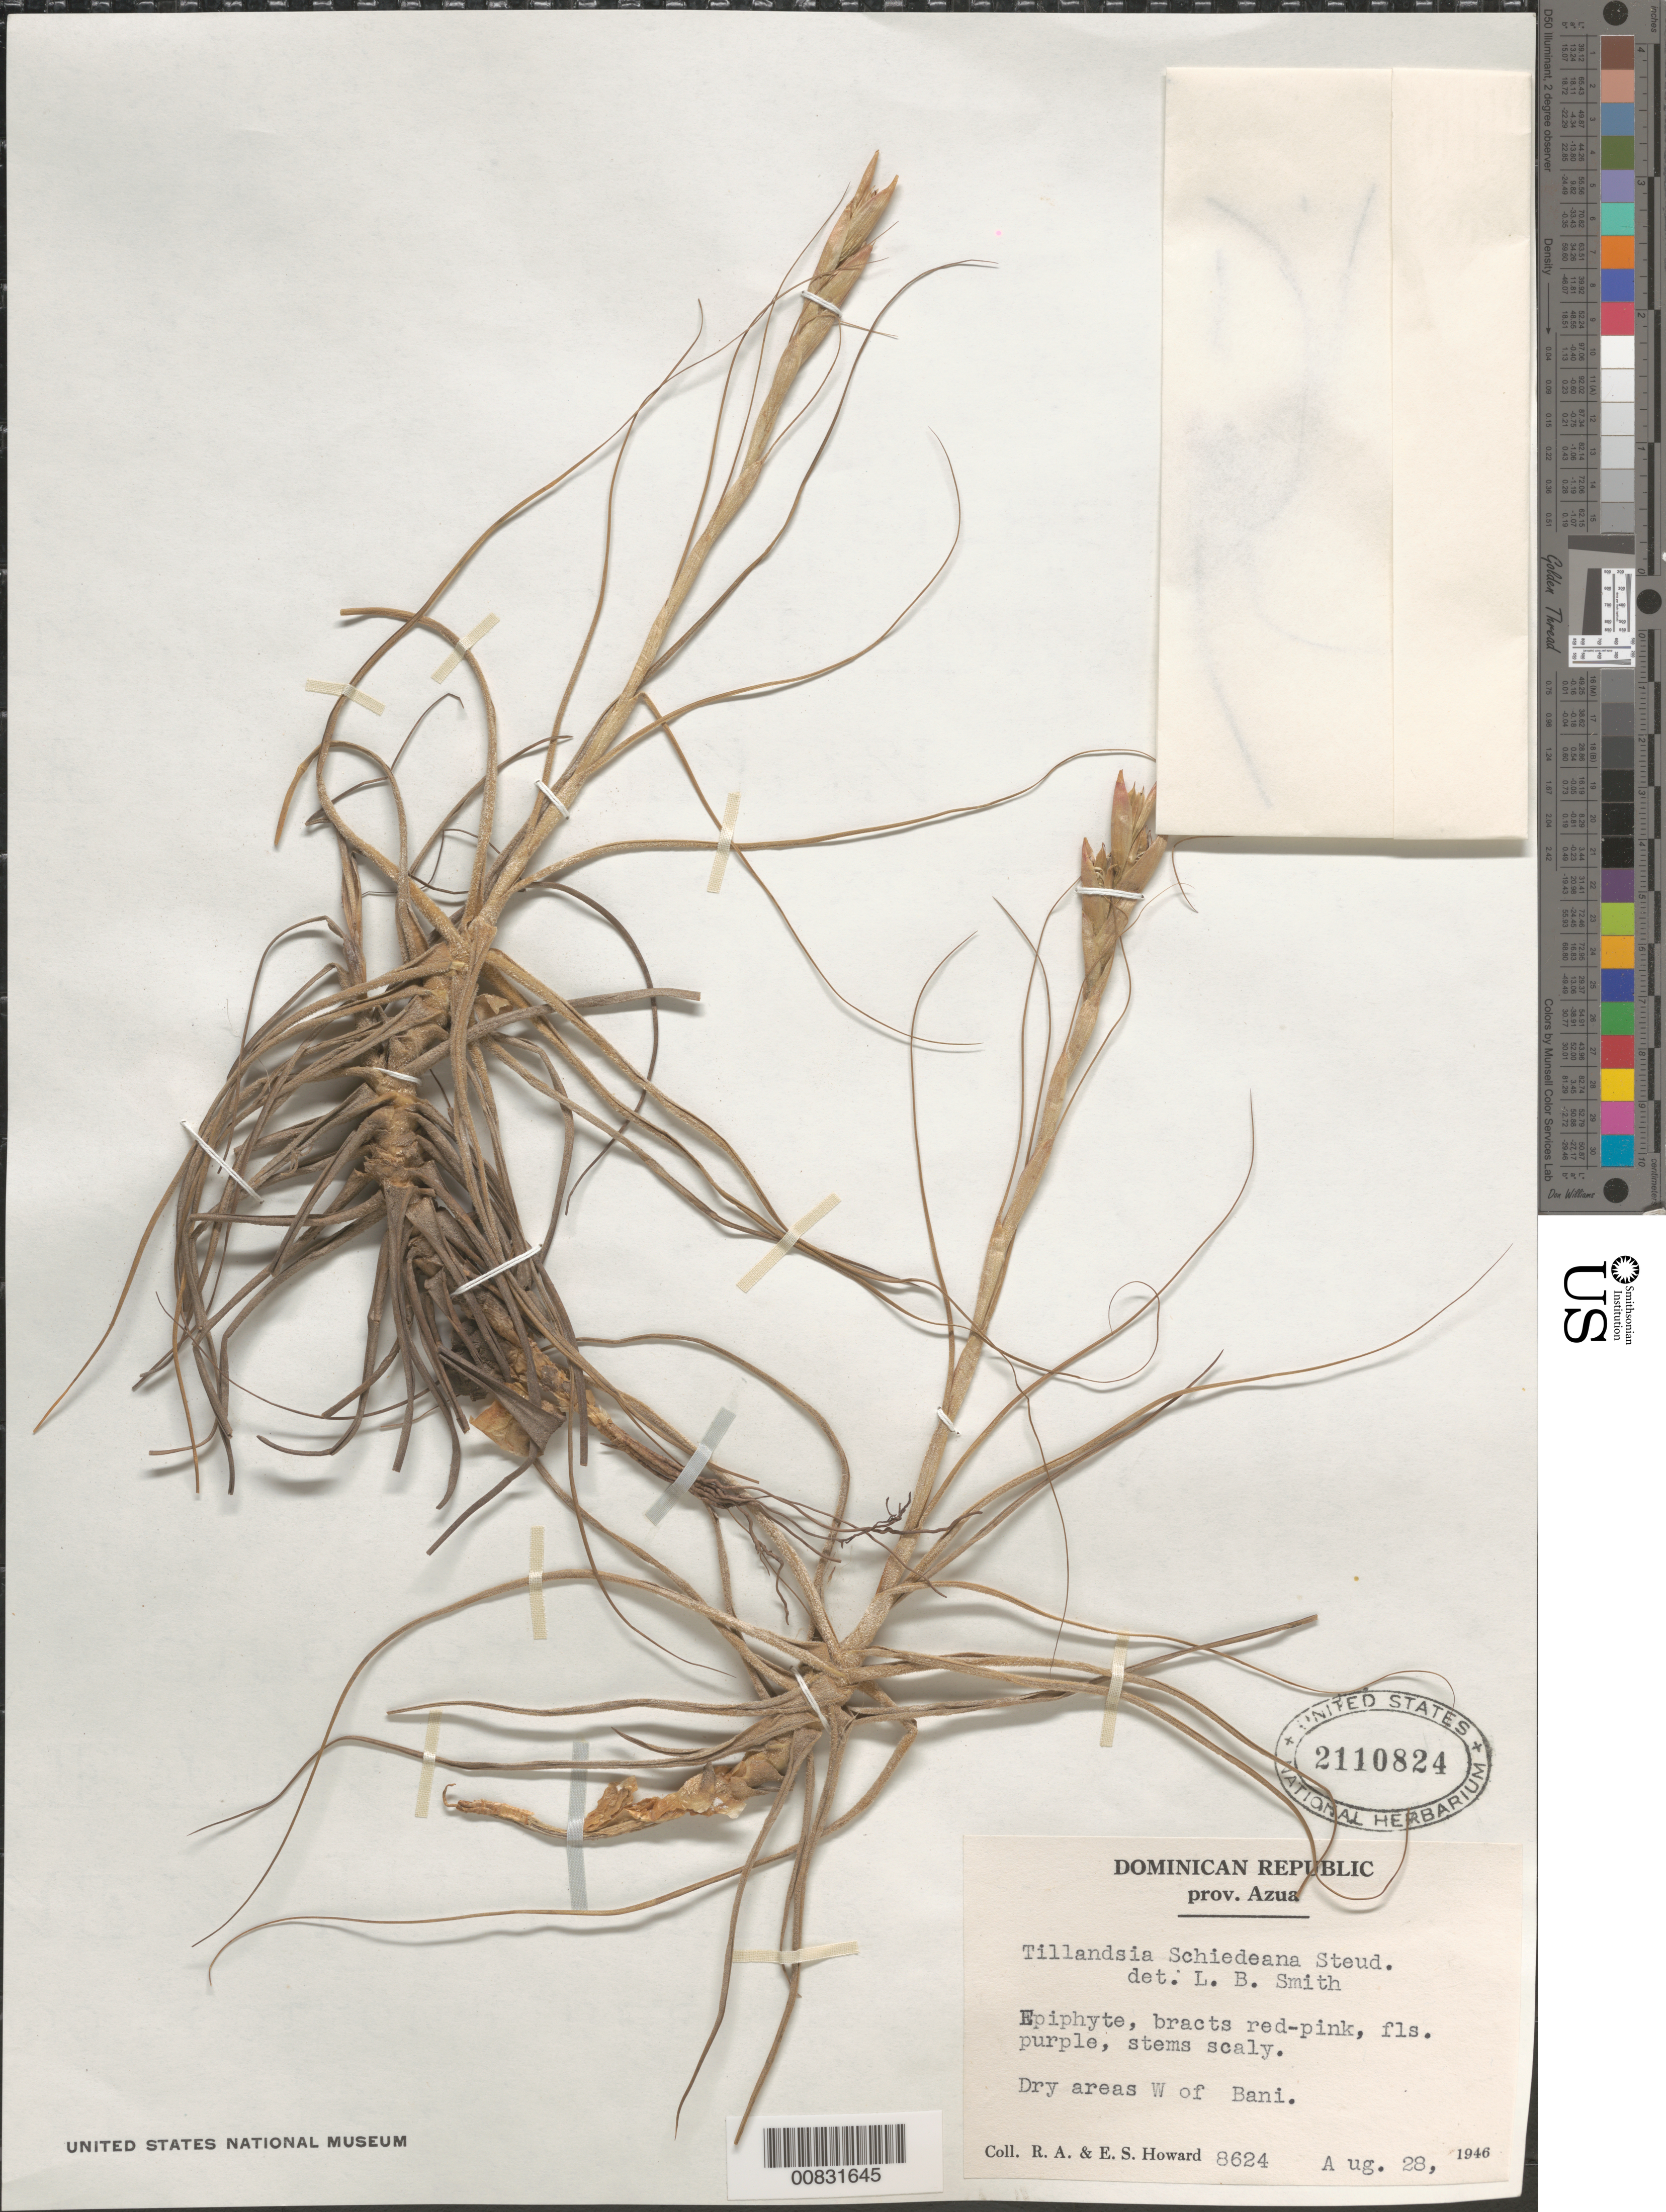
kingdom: Plantae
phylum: Tracheophyta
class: Liliopsida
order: Poales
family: Bromeliaceae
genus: Tillandsia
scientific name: Tillandsia schiedeana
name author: Steud.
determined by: Smith, Lyman B., (US), NMNH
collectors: R. A. Howard & E. S. Howard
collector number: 8624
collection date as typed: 28 Aug 1946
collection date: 1946-08-28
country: Dominican Republic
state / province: Azua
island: Hispaniola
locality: Dry areas W of Bani.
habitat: Dry areas.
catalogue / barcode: US 2110824